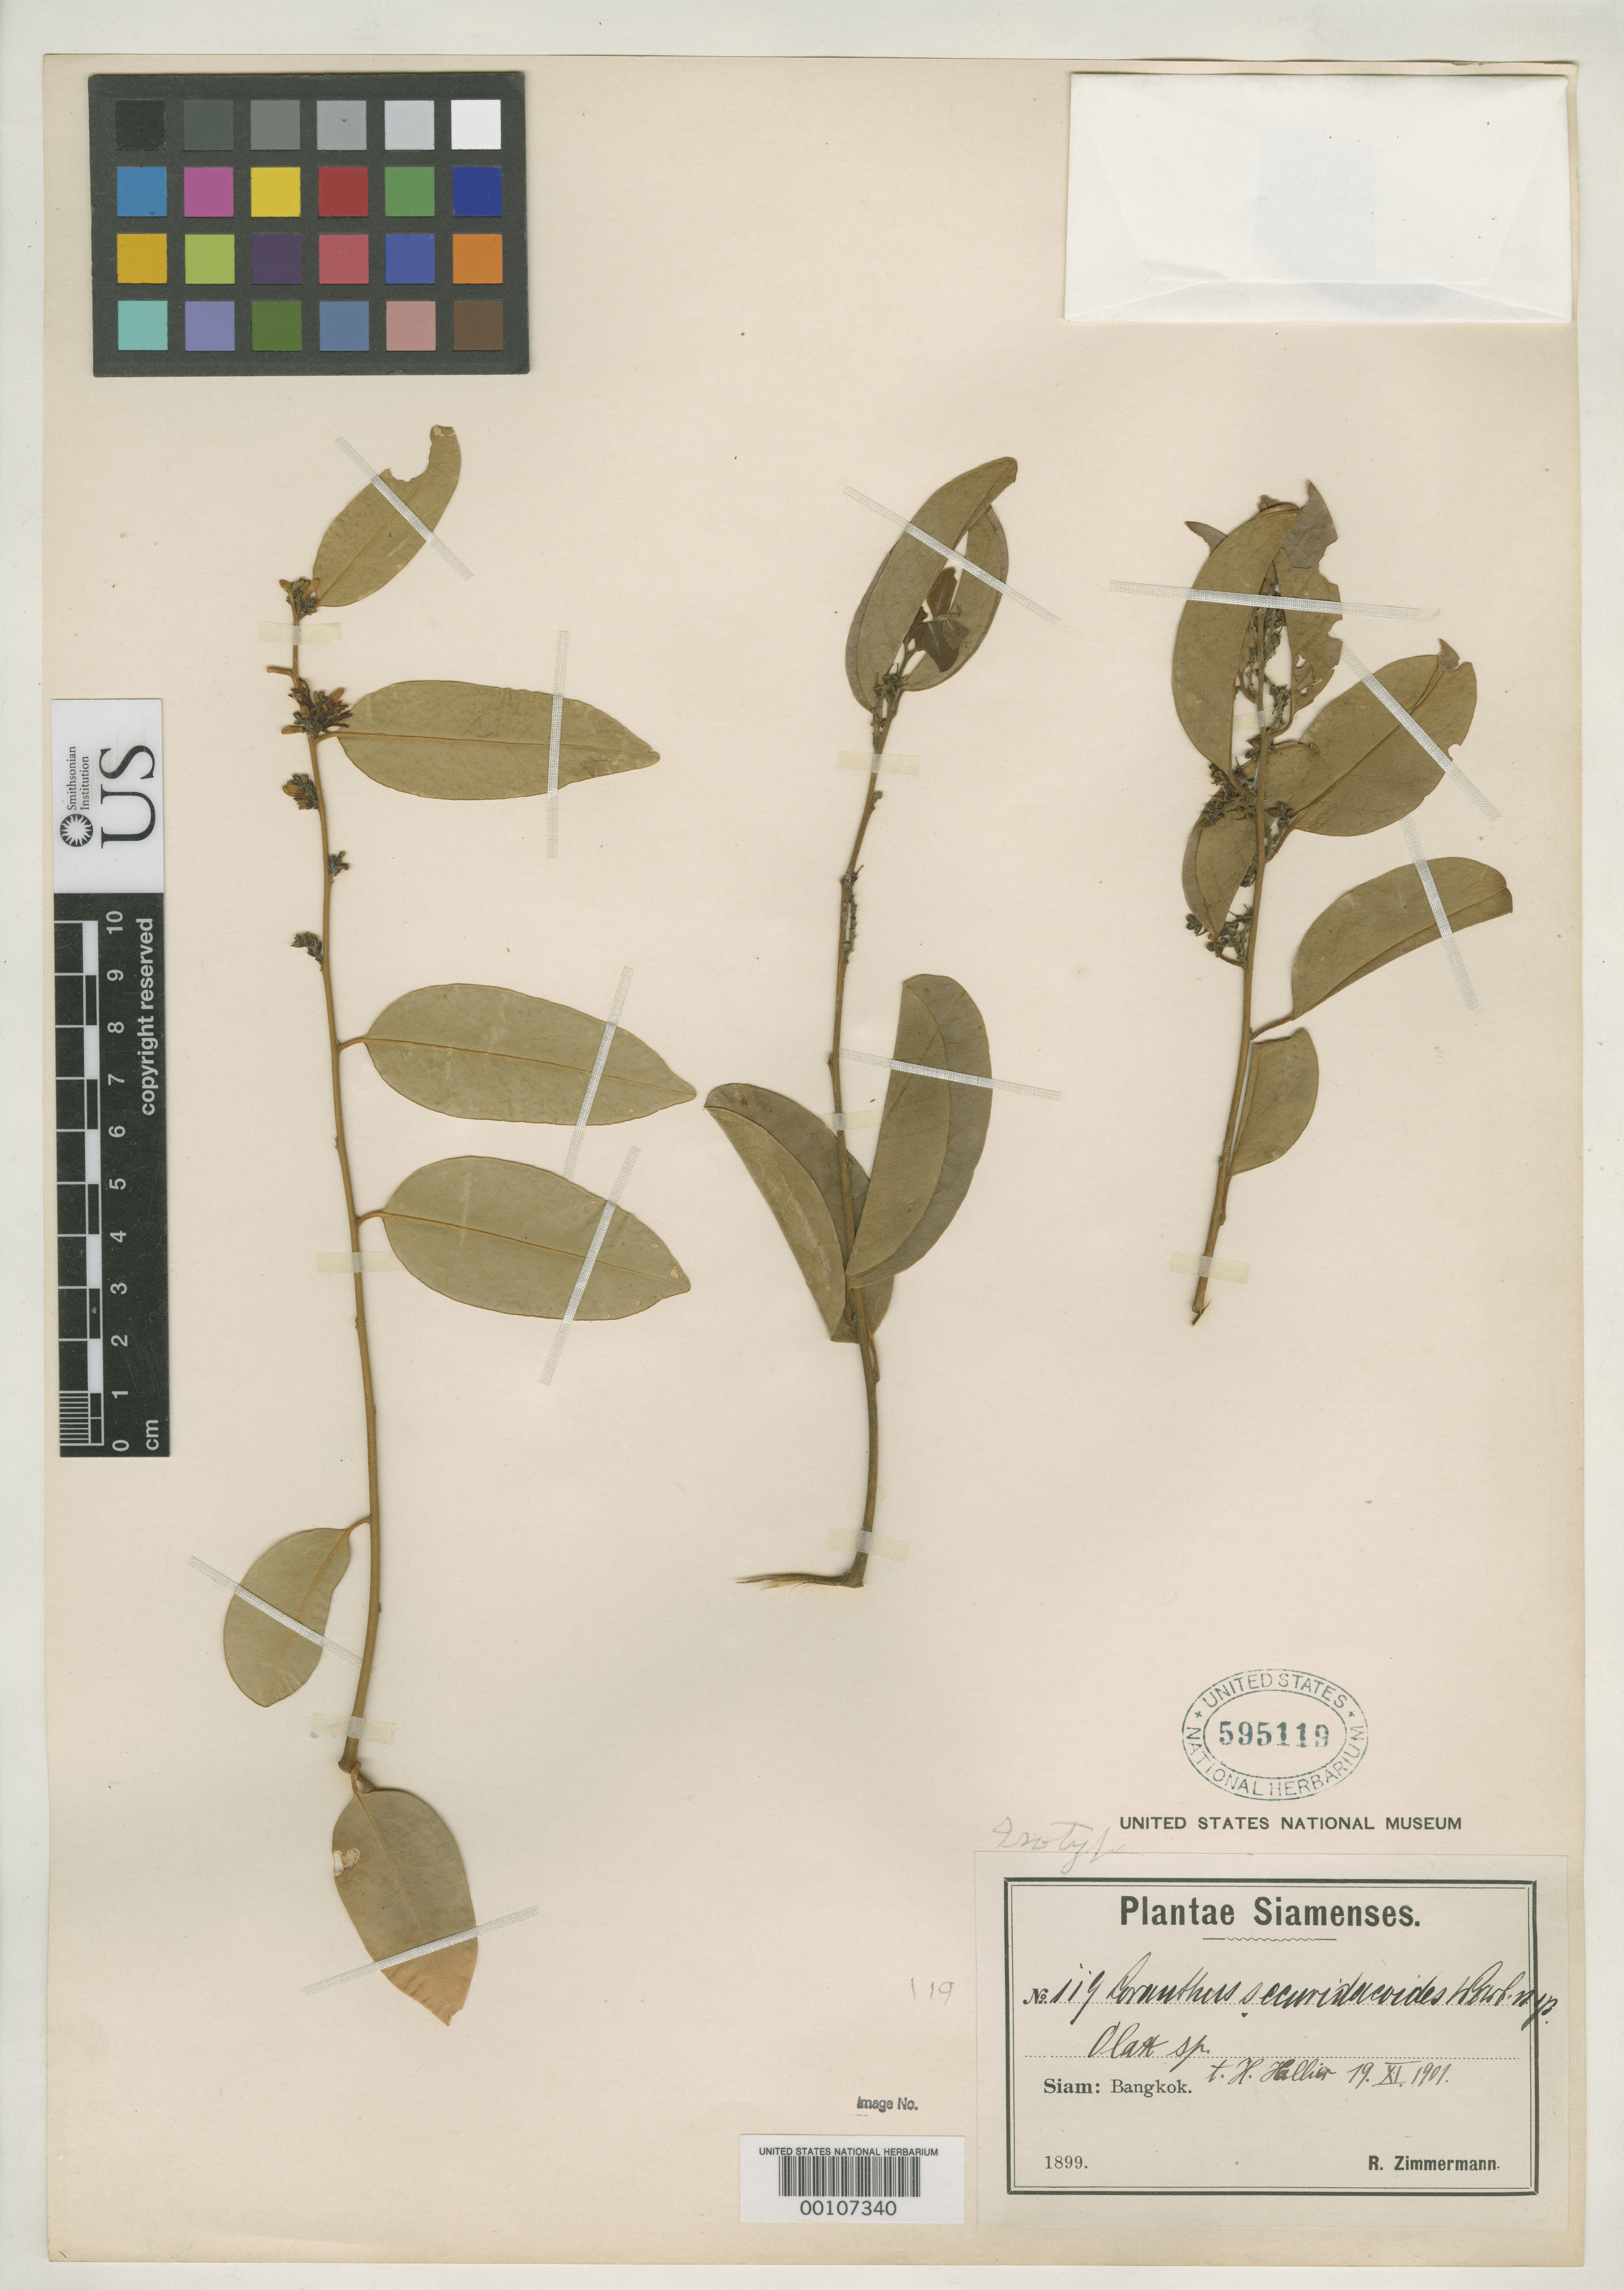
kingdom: Plantae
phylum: Tracheophyta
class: Magnoliopsida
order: Santalales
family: Loranthaceae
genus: Loranthus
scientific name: Loranthus securidacoides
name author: Warb.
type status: Type Collection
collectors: R. Zimmermann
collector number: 119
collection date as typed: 1899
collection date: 1899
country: Thailand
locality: Bangkok.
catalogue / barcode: US 595119